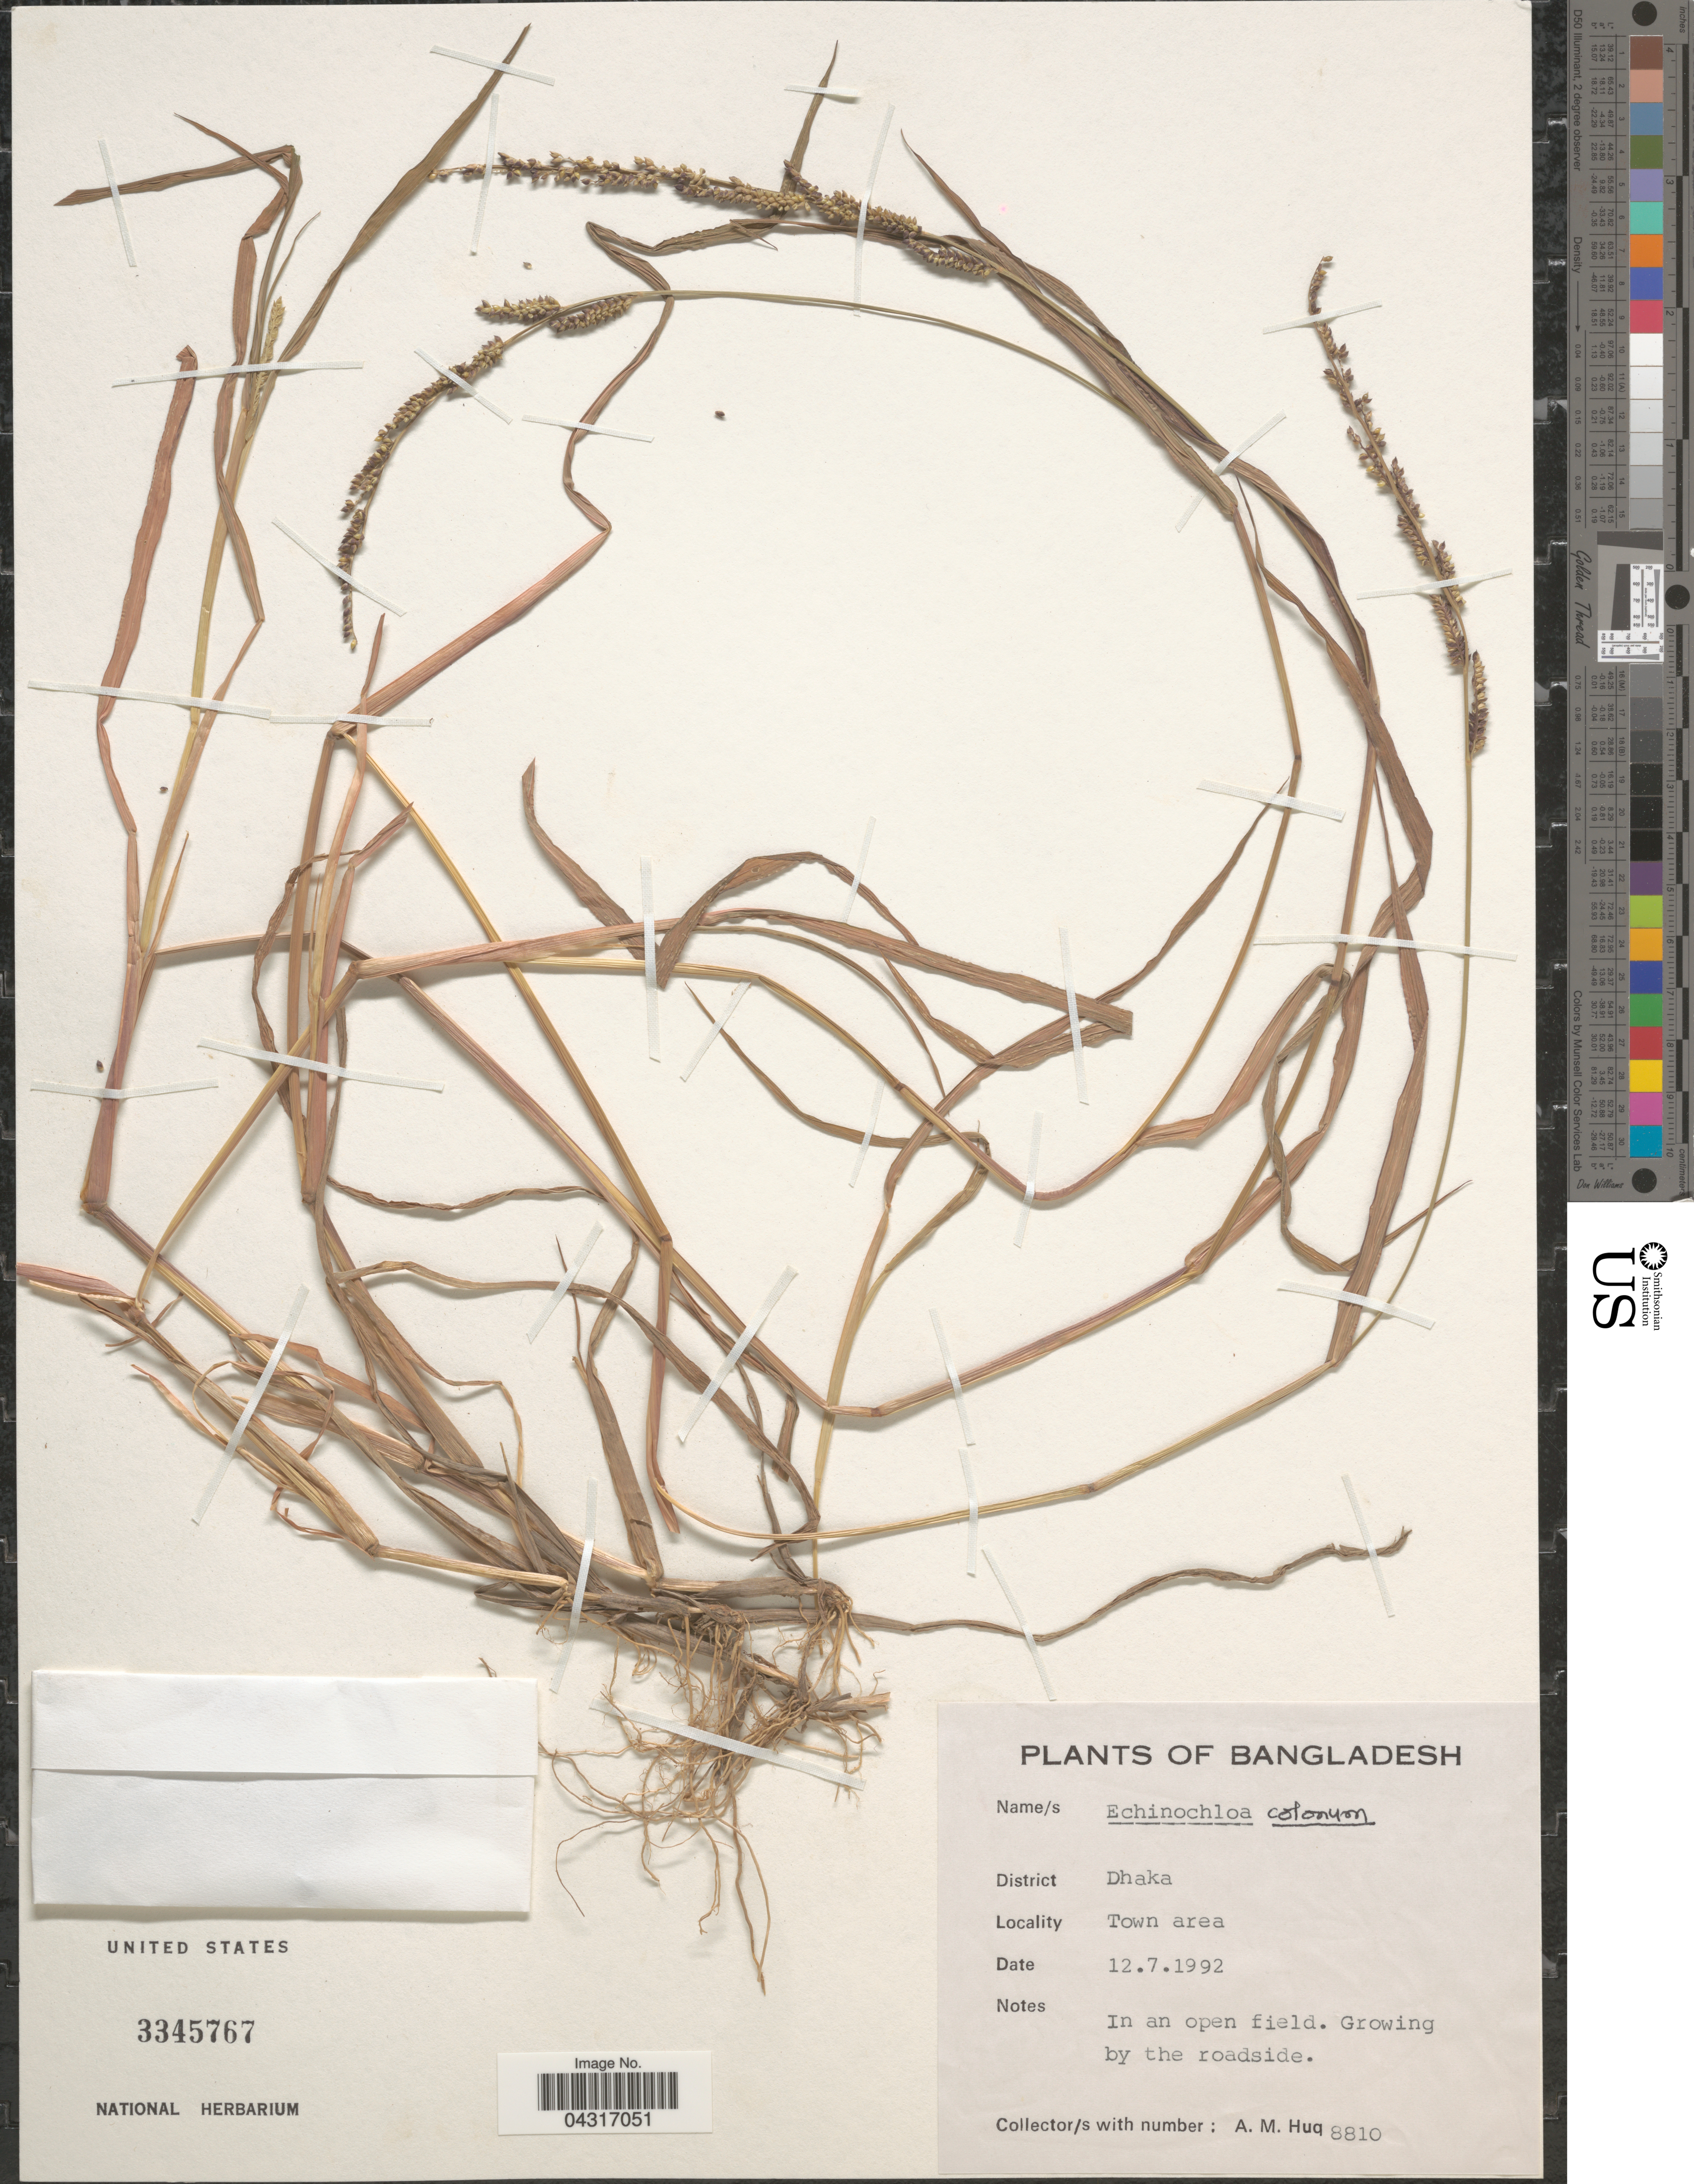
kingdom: Plantae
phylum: Tracheophyta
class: Liliopsida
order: Poales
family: Poaceae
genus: Echinochloa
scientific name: Echinochloa colona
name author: (L.) Link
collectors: A. M. Huq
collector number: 8810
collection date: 1992-07-12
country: Bangladesh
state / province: Dhaka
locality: District Dhaka. Town area.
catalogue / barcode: US 3345767